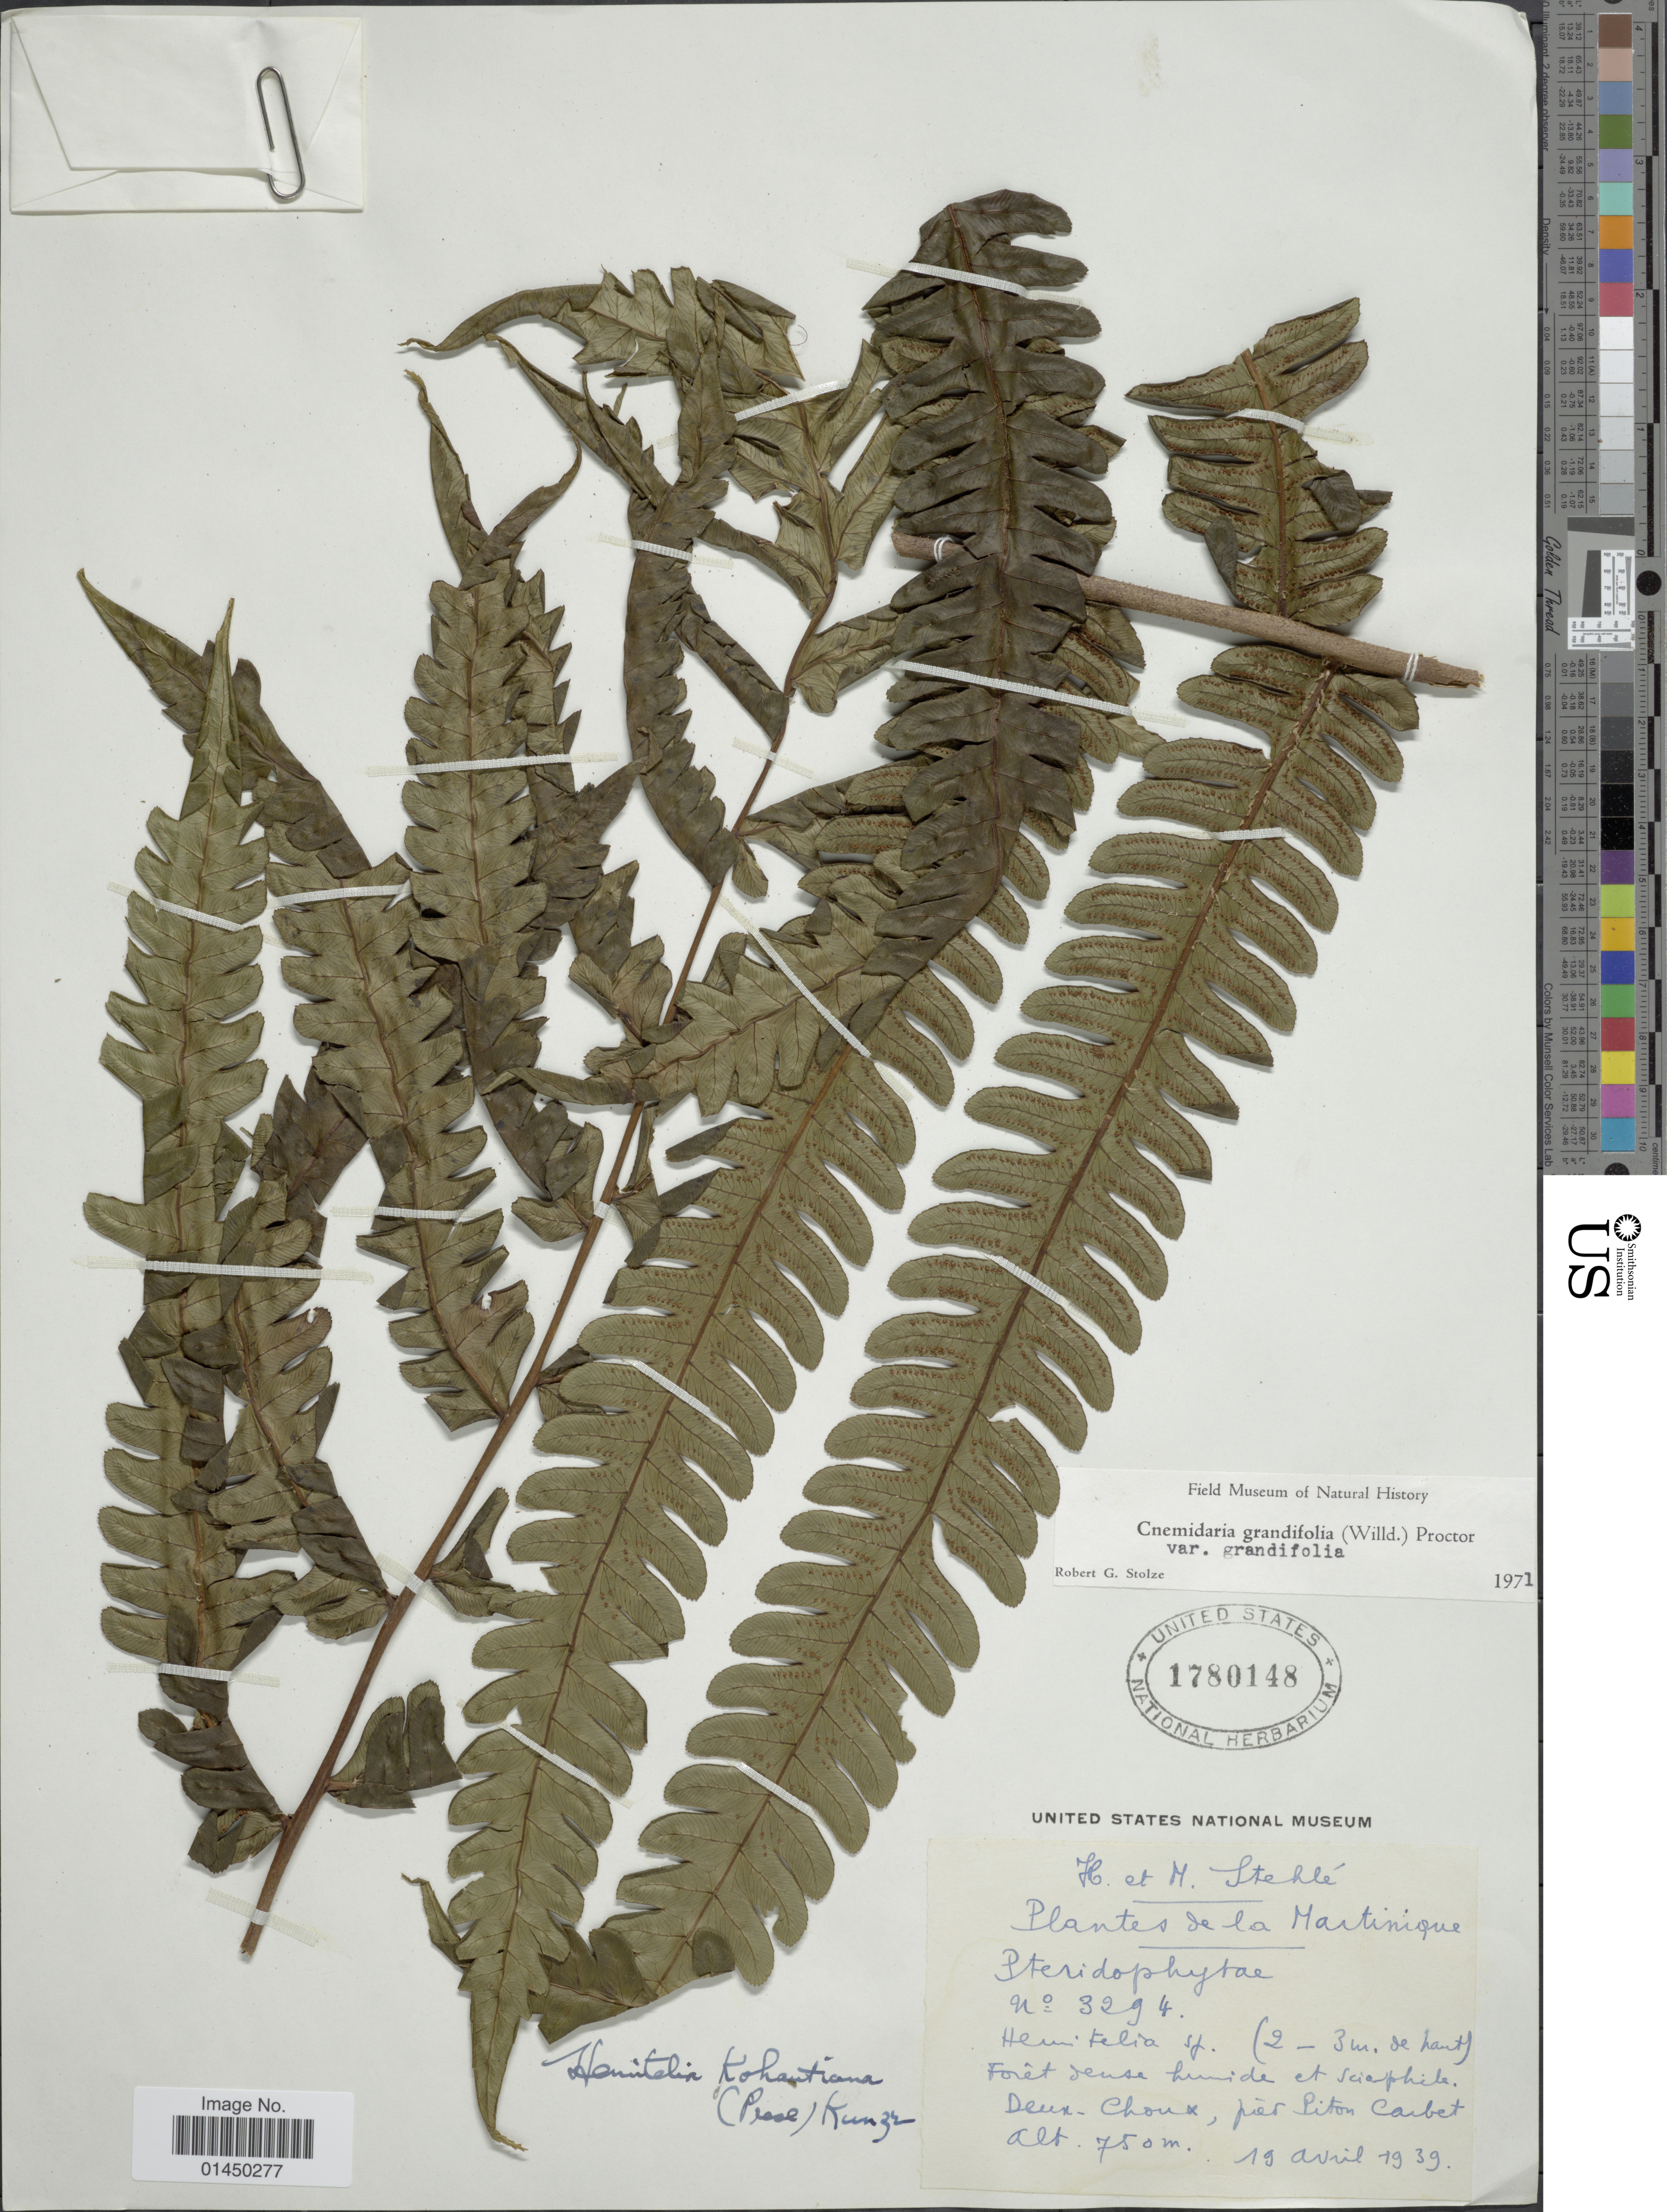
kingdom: Plantae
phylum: Tracheophyta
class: Polypodiopsida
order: Cyatheales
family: Cyatheaceae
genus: Cyathea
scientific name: Cyathea grandifolia var. grandifolia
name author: Willd.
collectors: H. Stehlé & M. Stehlé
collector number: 3294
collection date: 1939-04-19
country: Martinique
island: Martinique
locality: Deux-Choux, pres Piton Carbet.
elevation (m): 750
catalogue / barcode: US 1780148